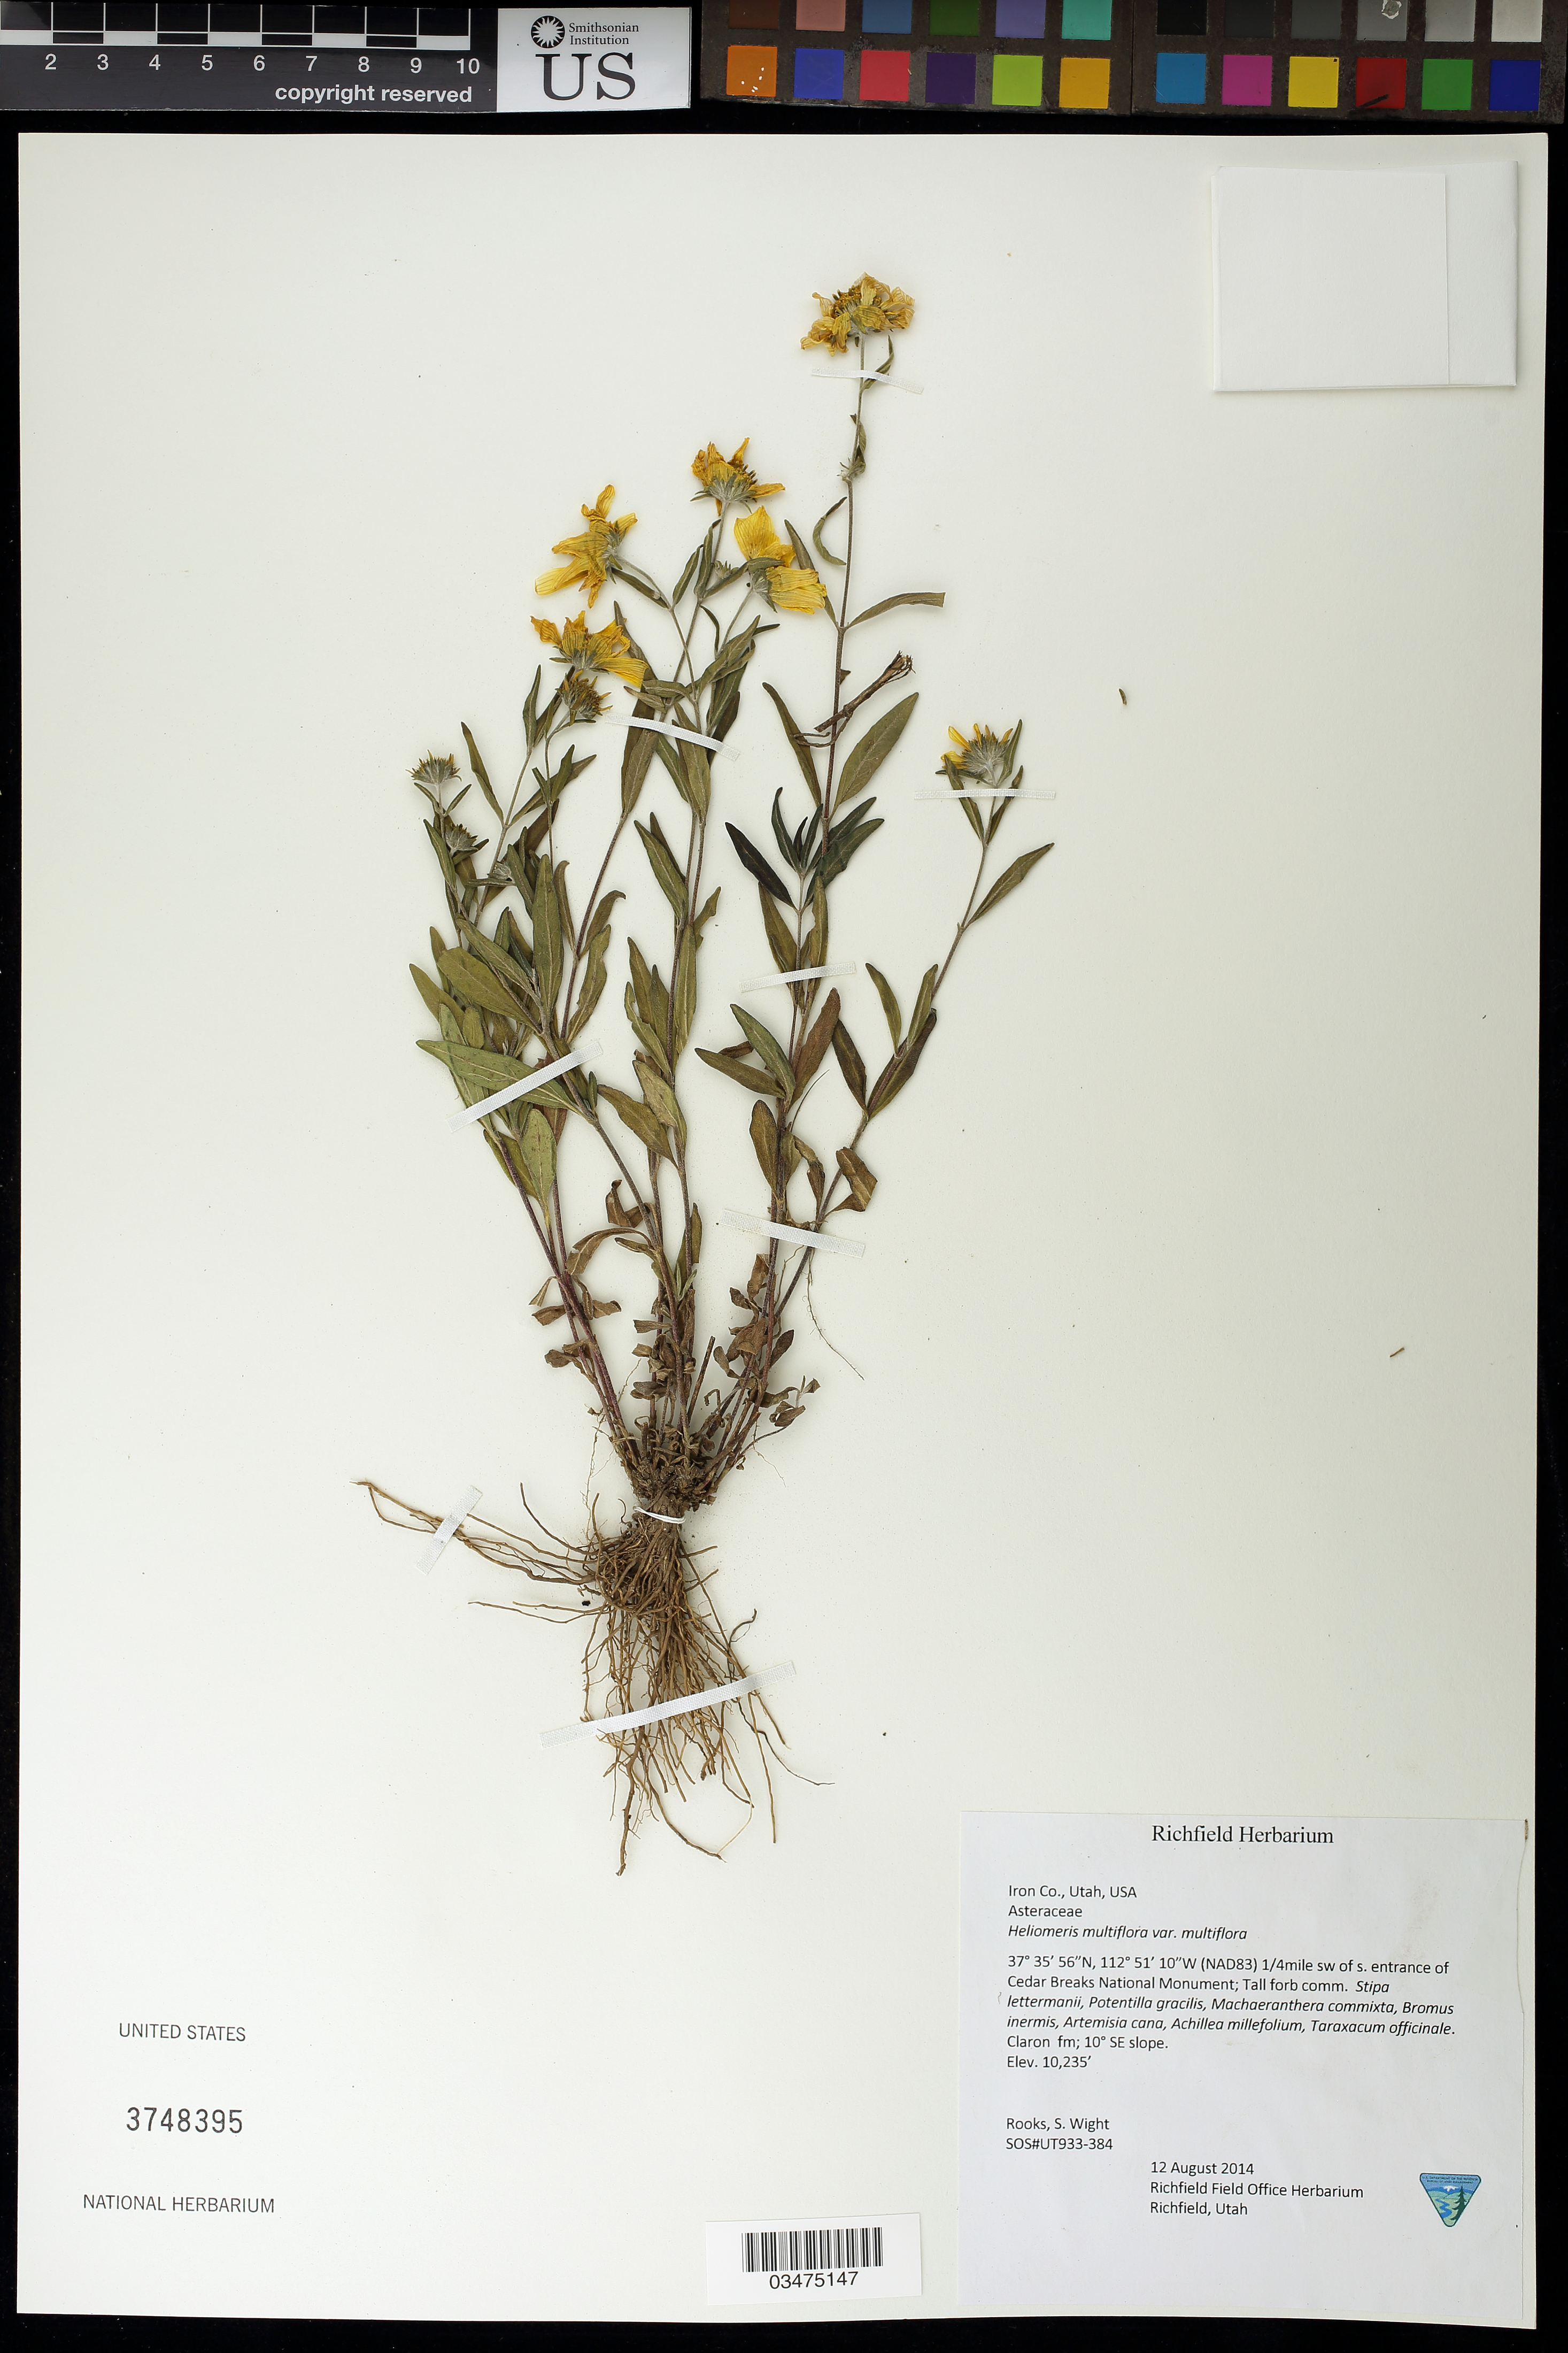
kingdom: Plantae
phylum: Tracheophyta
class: Magnoliopsida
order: Asterales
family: Asteraceae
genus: Heliomeris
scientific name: Heliomeris multiflora var. multiflora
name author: Nutt.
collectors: -. Rooks & S. Wight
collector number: UT933-384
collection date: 2014-08-12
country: United States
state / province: Utah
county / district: Iron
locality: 1/4 mi. SW of S entrance of Cedar Breaks National Monument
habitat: Claron fm.Tall forb community.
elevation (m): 3120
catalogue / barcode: US 3748395